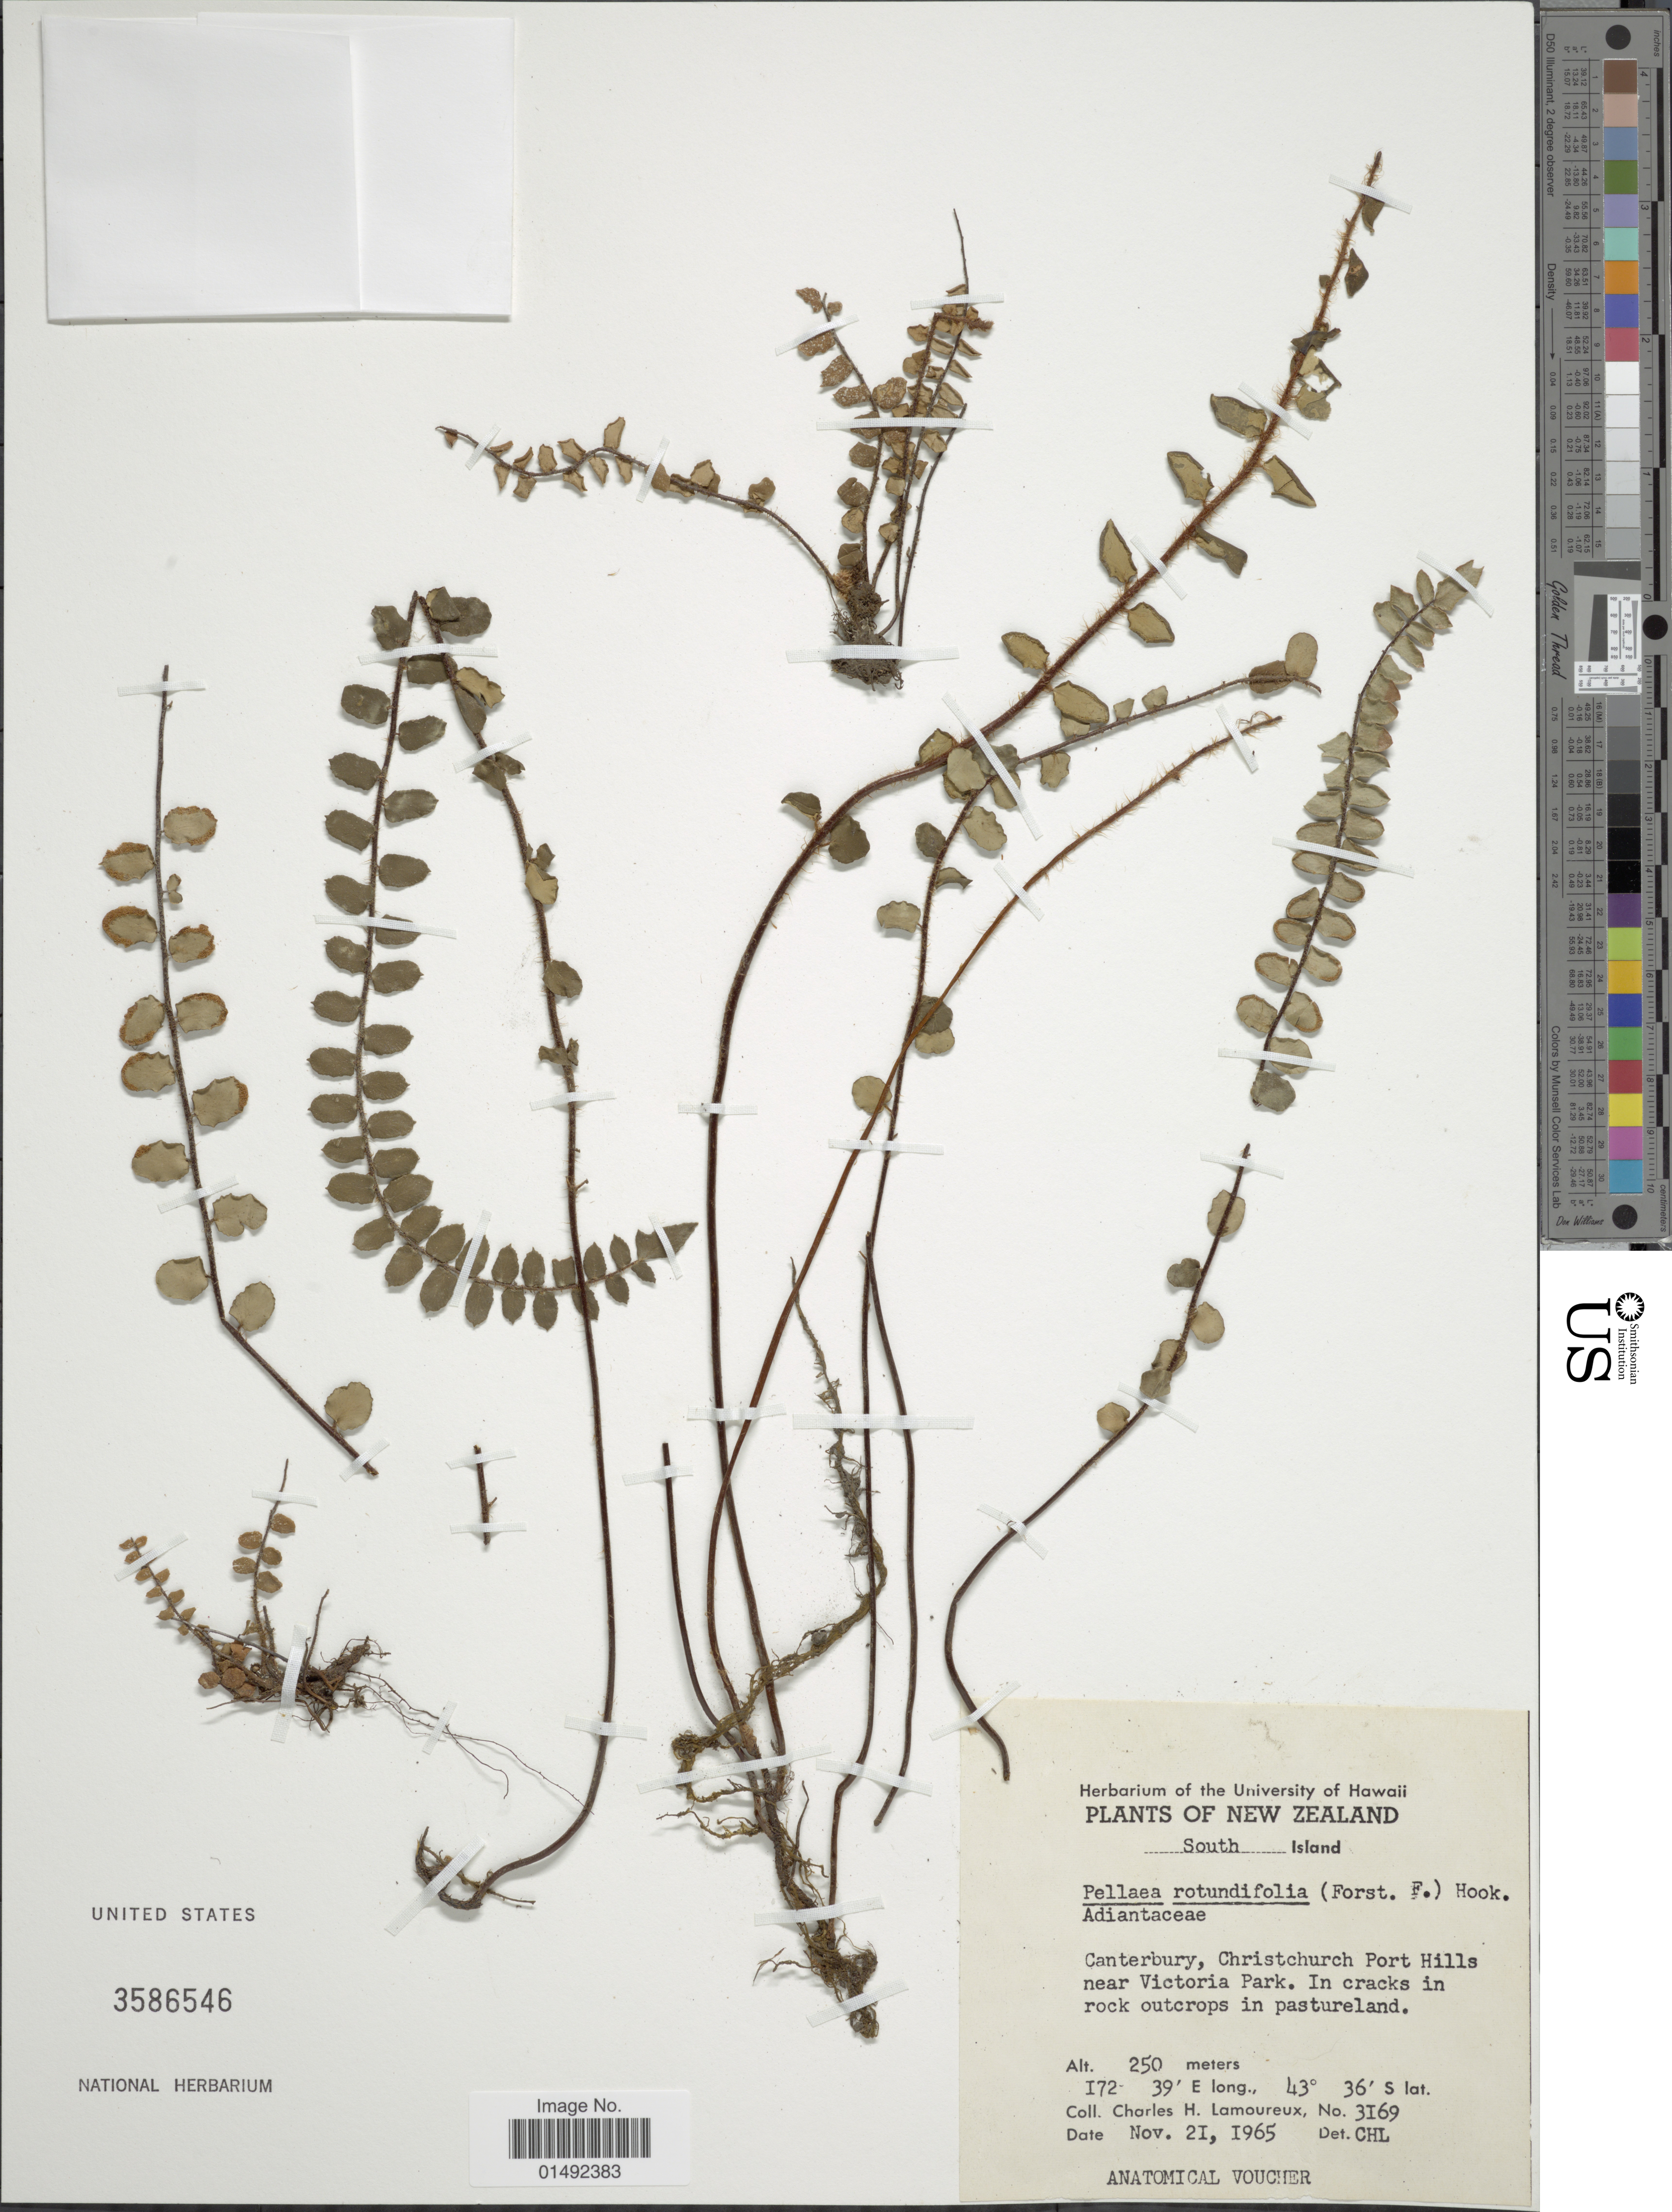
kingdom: Plantae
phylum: Tracheophyta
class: Polypodiopsida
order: Polypodiales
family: Pteridaceae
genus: Pellaea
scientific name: Pellaea rotundifolia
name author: Hook.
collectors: C. H. Lamoureux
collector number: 3169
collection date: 1965-11-21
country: New Zealand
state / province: Canterbury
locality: South Island, Christchurch Port Hills near Victoria Park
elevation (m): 250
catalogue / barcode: US 3586546